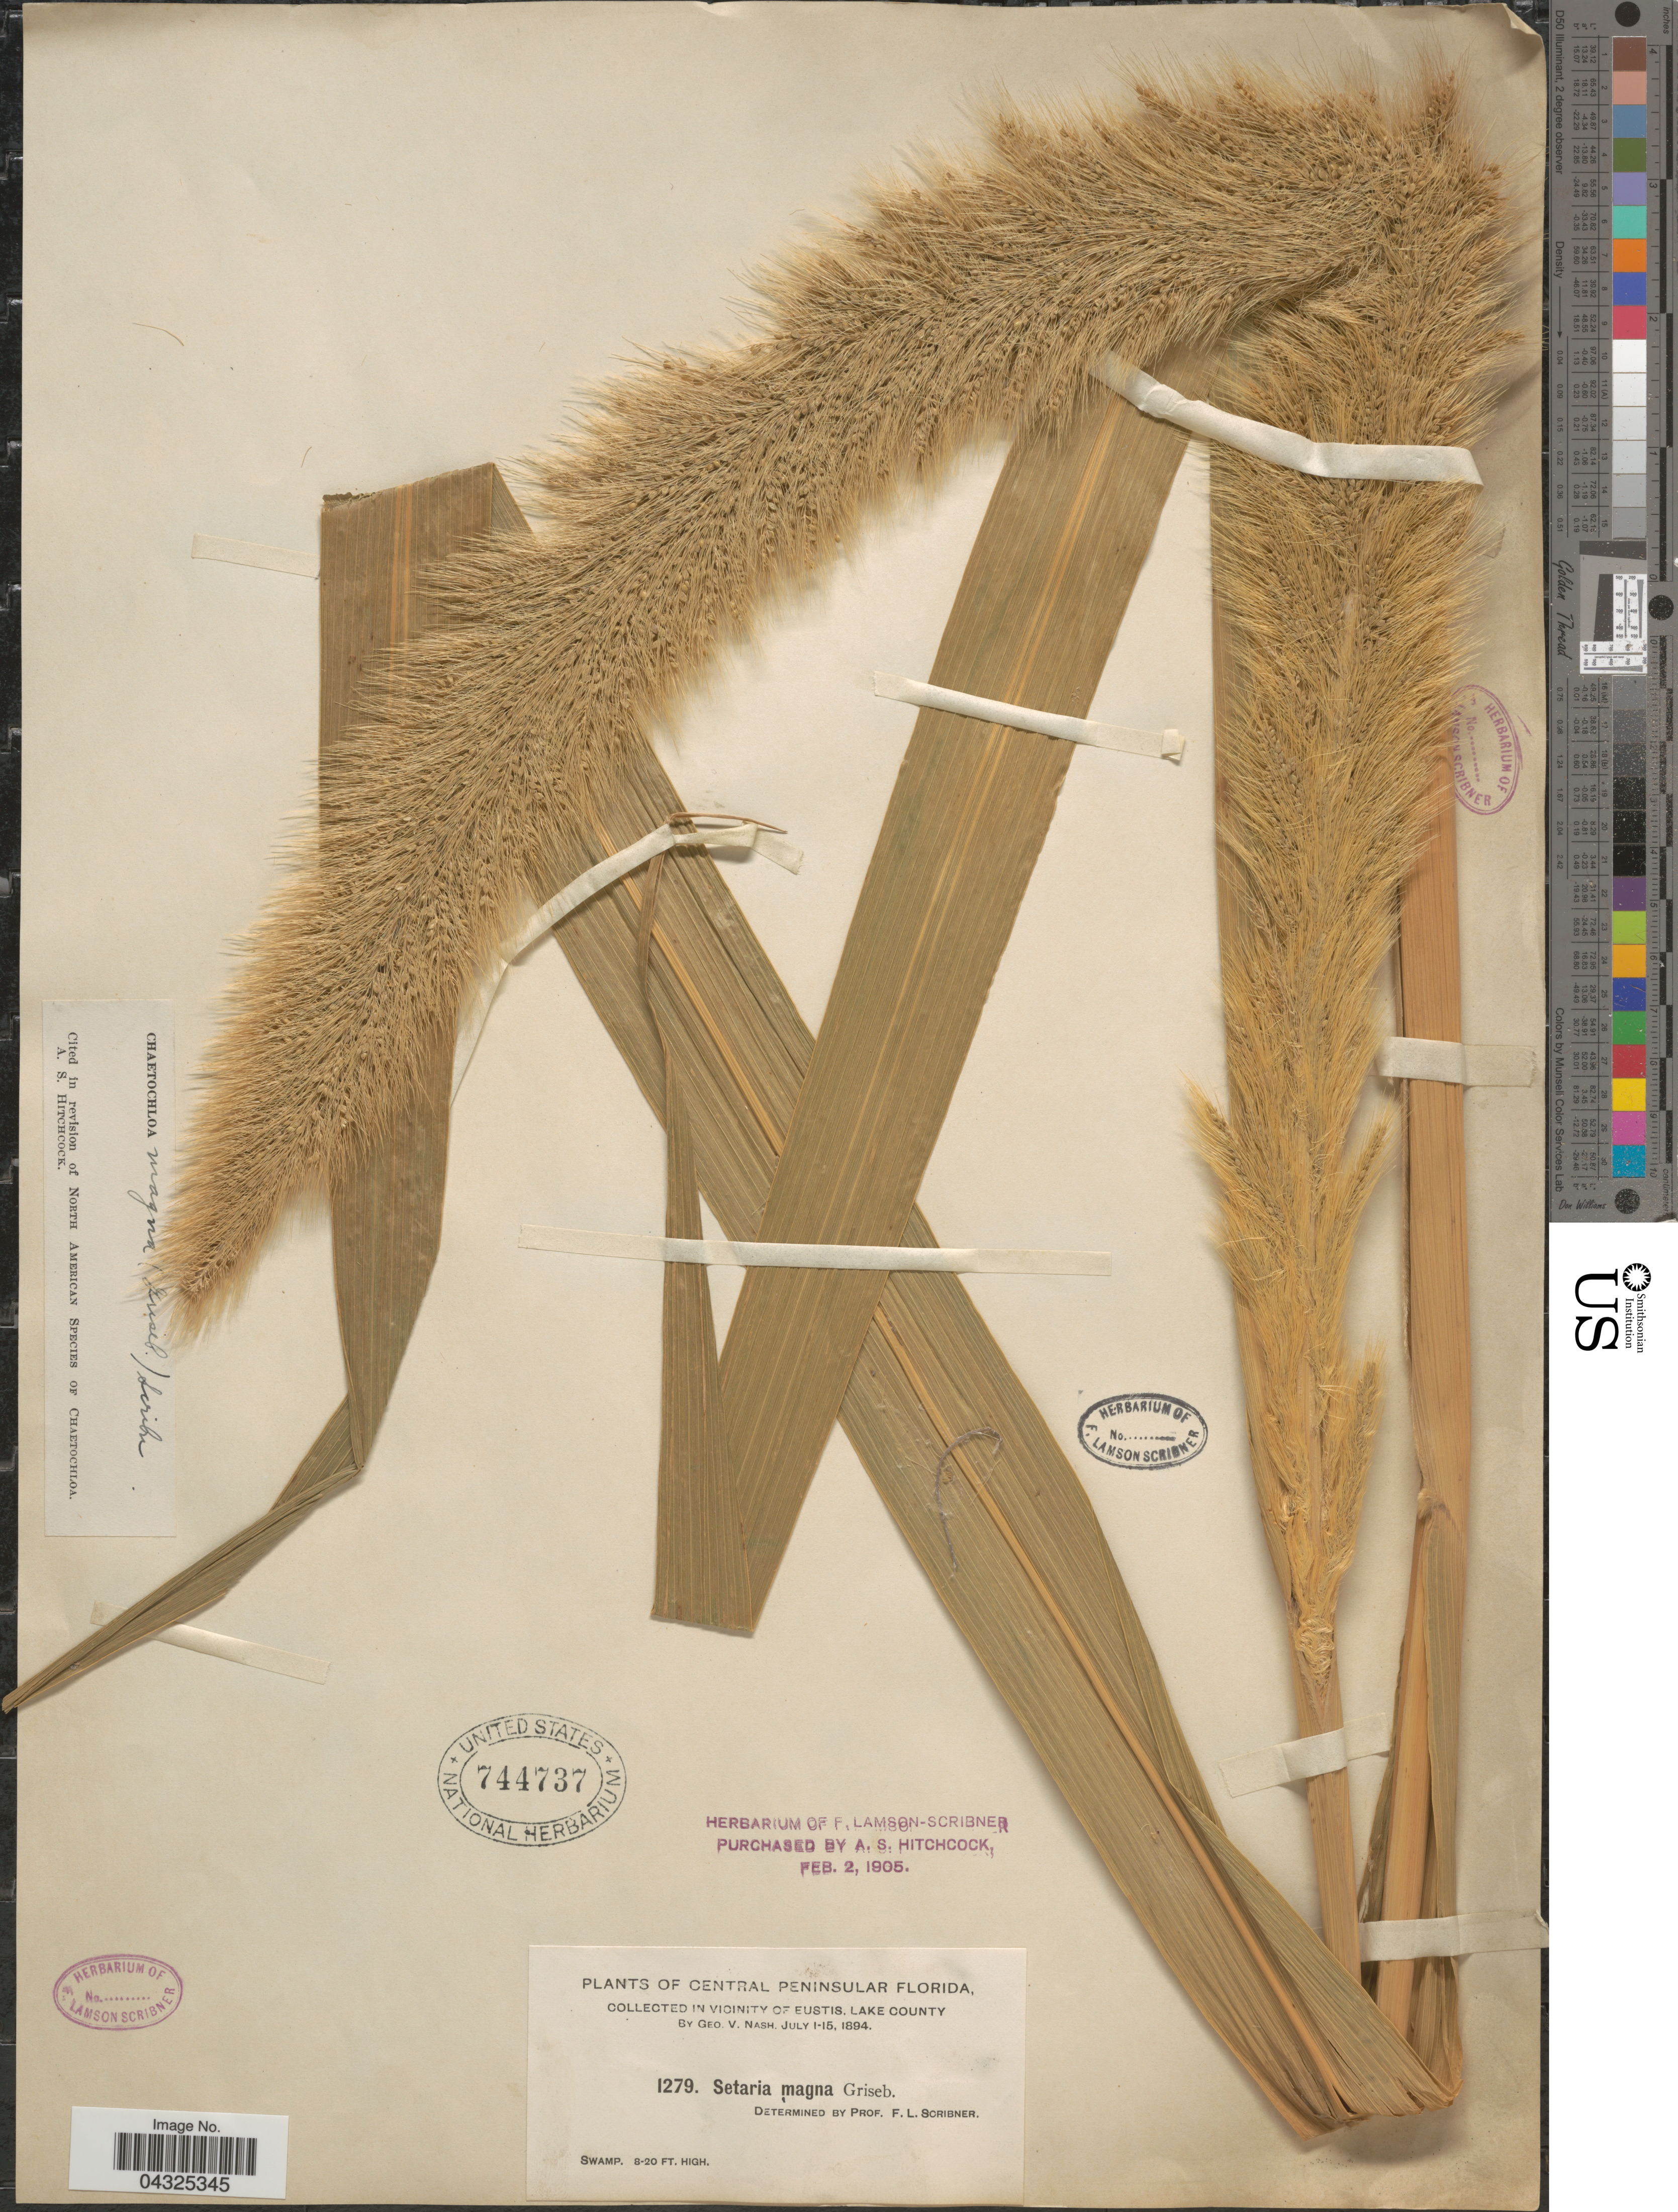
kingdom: Plantae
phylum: Tracheophyta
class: Liliopsida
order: Poales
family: Poaceae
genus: Setaria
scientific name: Setaria magna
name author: Griseb.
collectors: G. V. Nash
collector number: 1279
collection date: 1894-07-01/1894-07-15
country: United States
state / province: Florida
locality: Central Peninsular Florida. In vicinity of Eustis, Lake County.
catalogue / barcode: US 744737